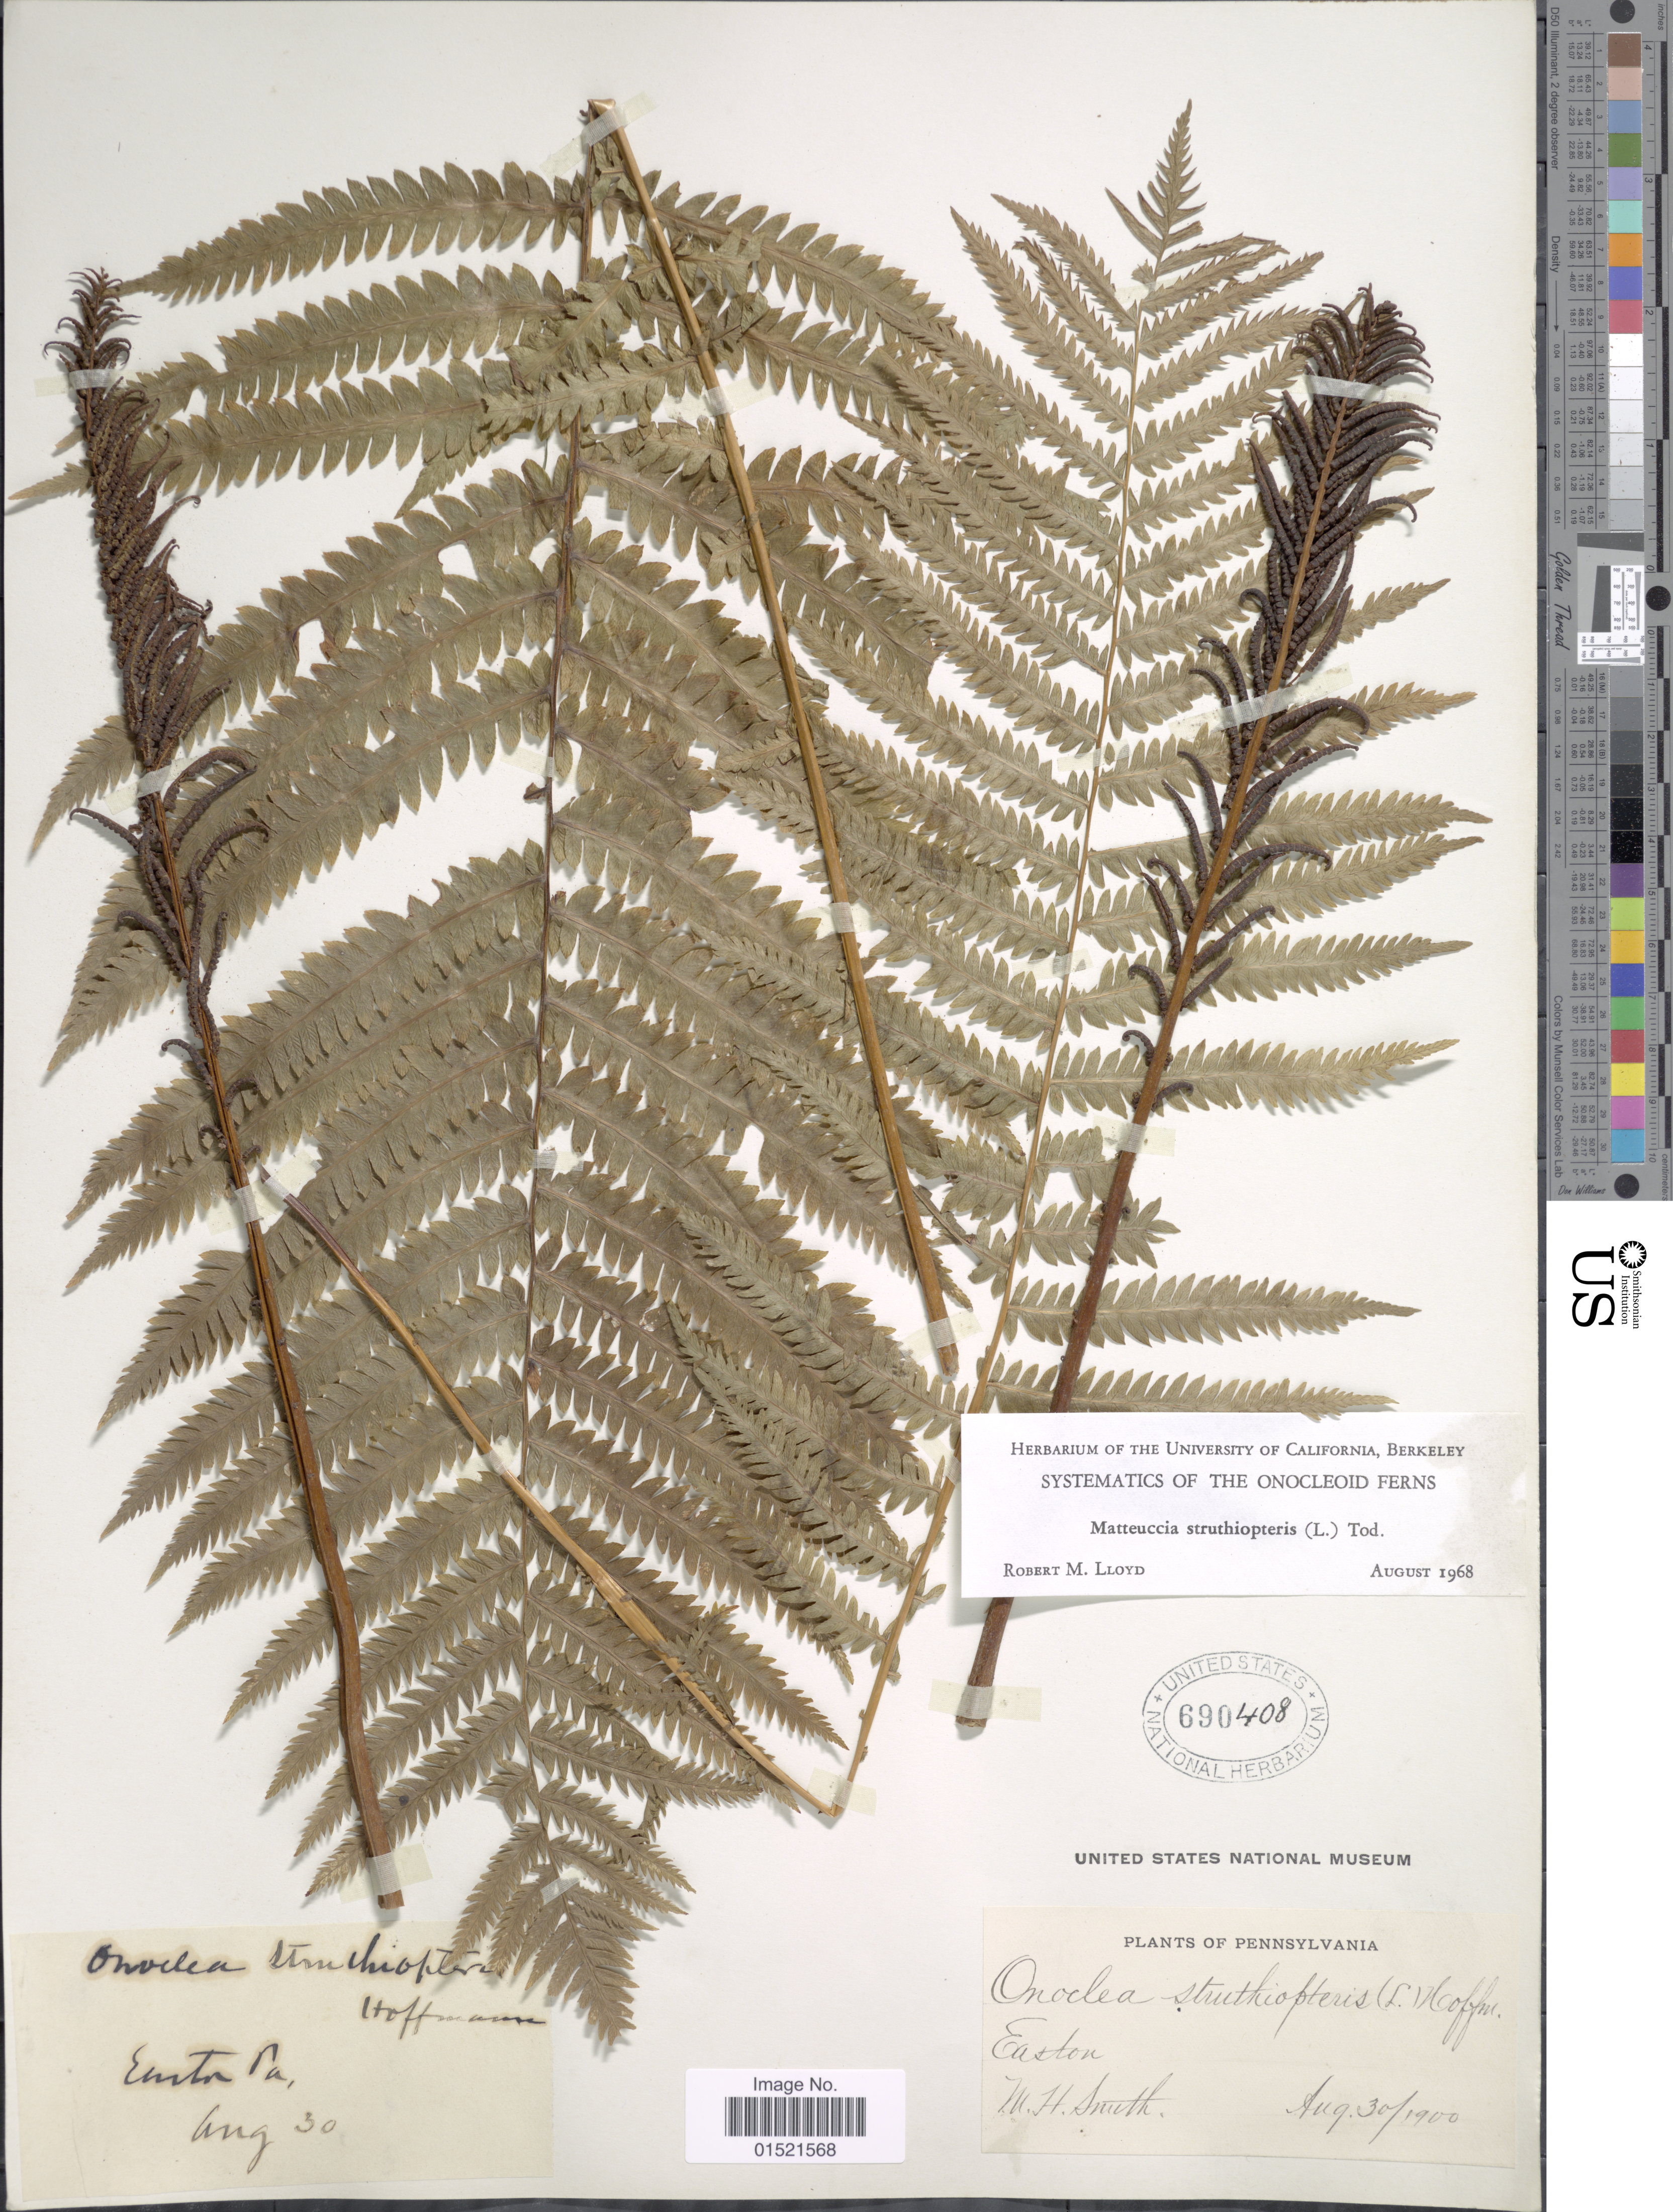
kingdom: Plantae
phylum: Tracheophyta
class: Polypodiopsida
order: Polypodiales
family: Onocleaceae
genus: Matteuccia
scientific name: Matteuccia struthiopteris var. pensylvanica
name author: (Willd.) C.V. Morton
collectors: M. H. Smith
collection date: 1900-08-03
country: United States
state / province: Pennsylvania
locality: Easton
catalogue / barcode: US 690408